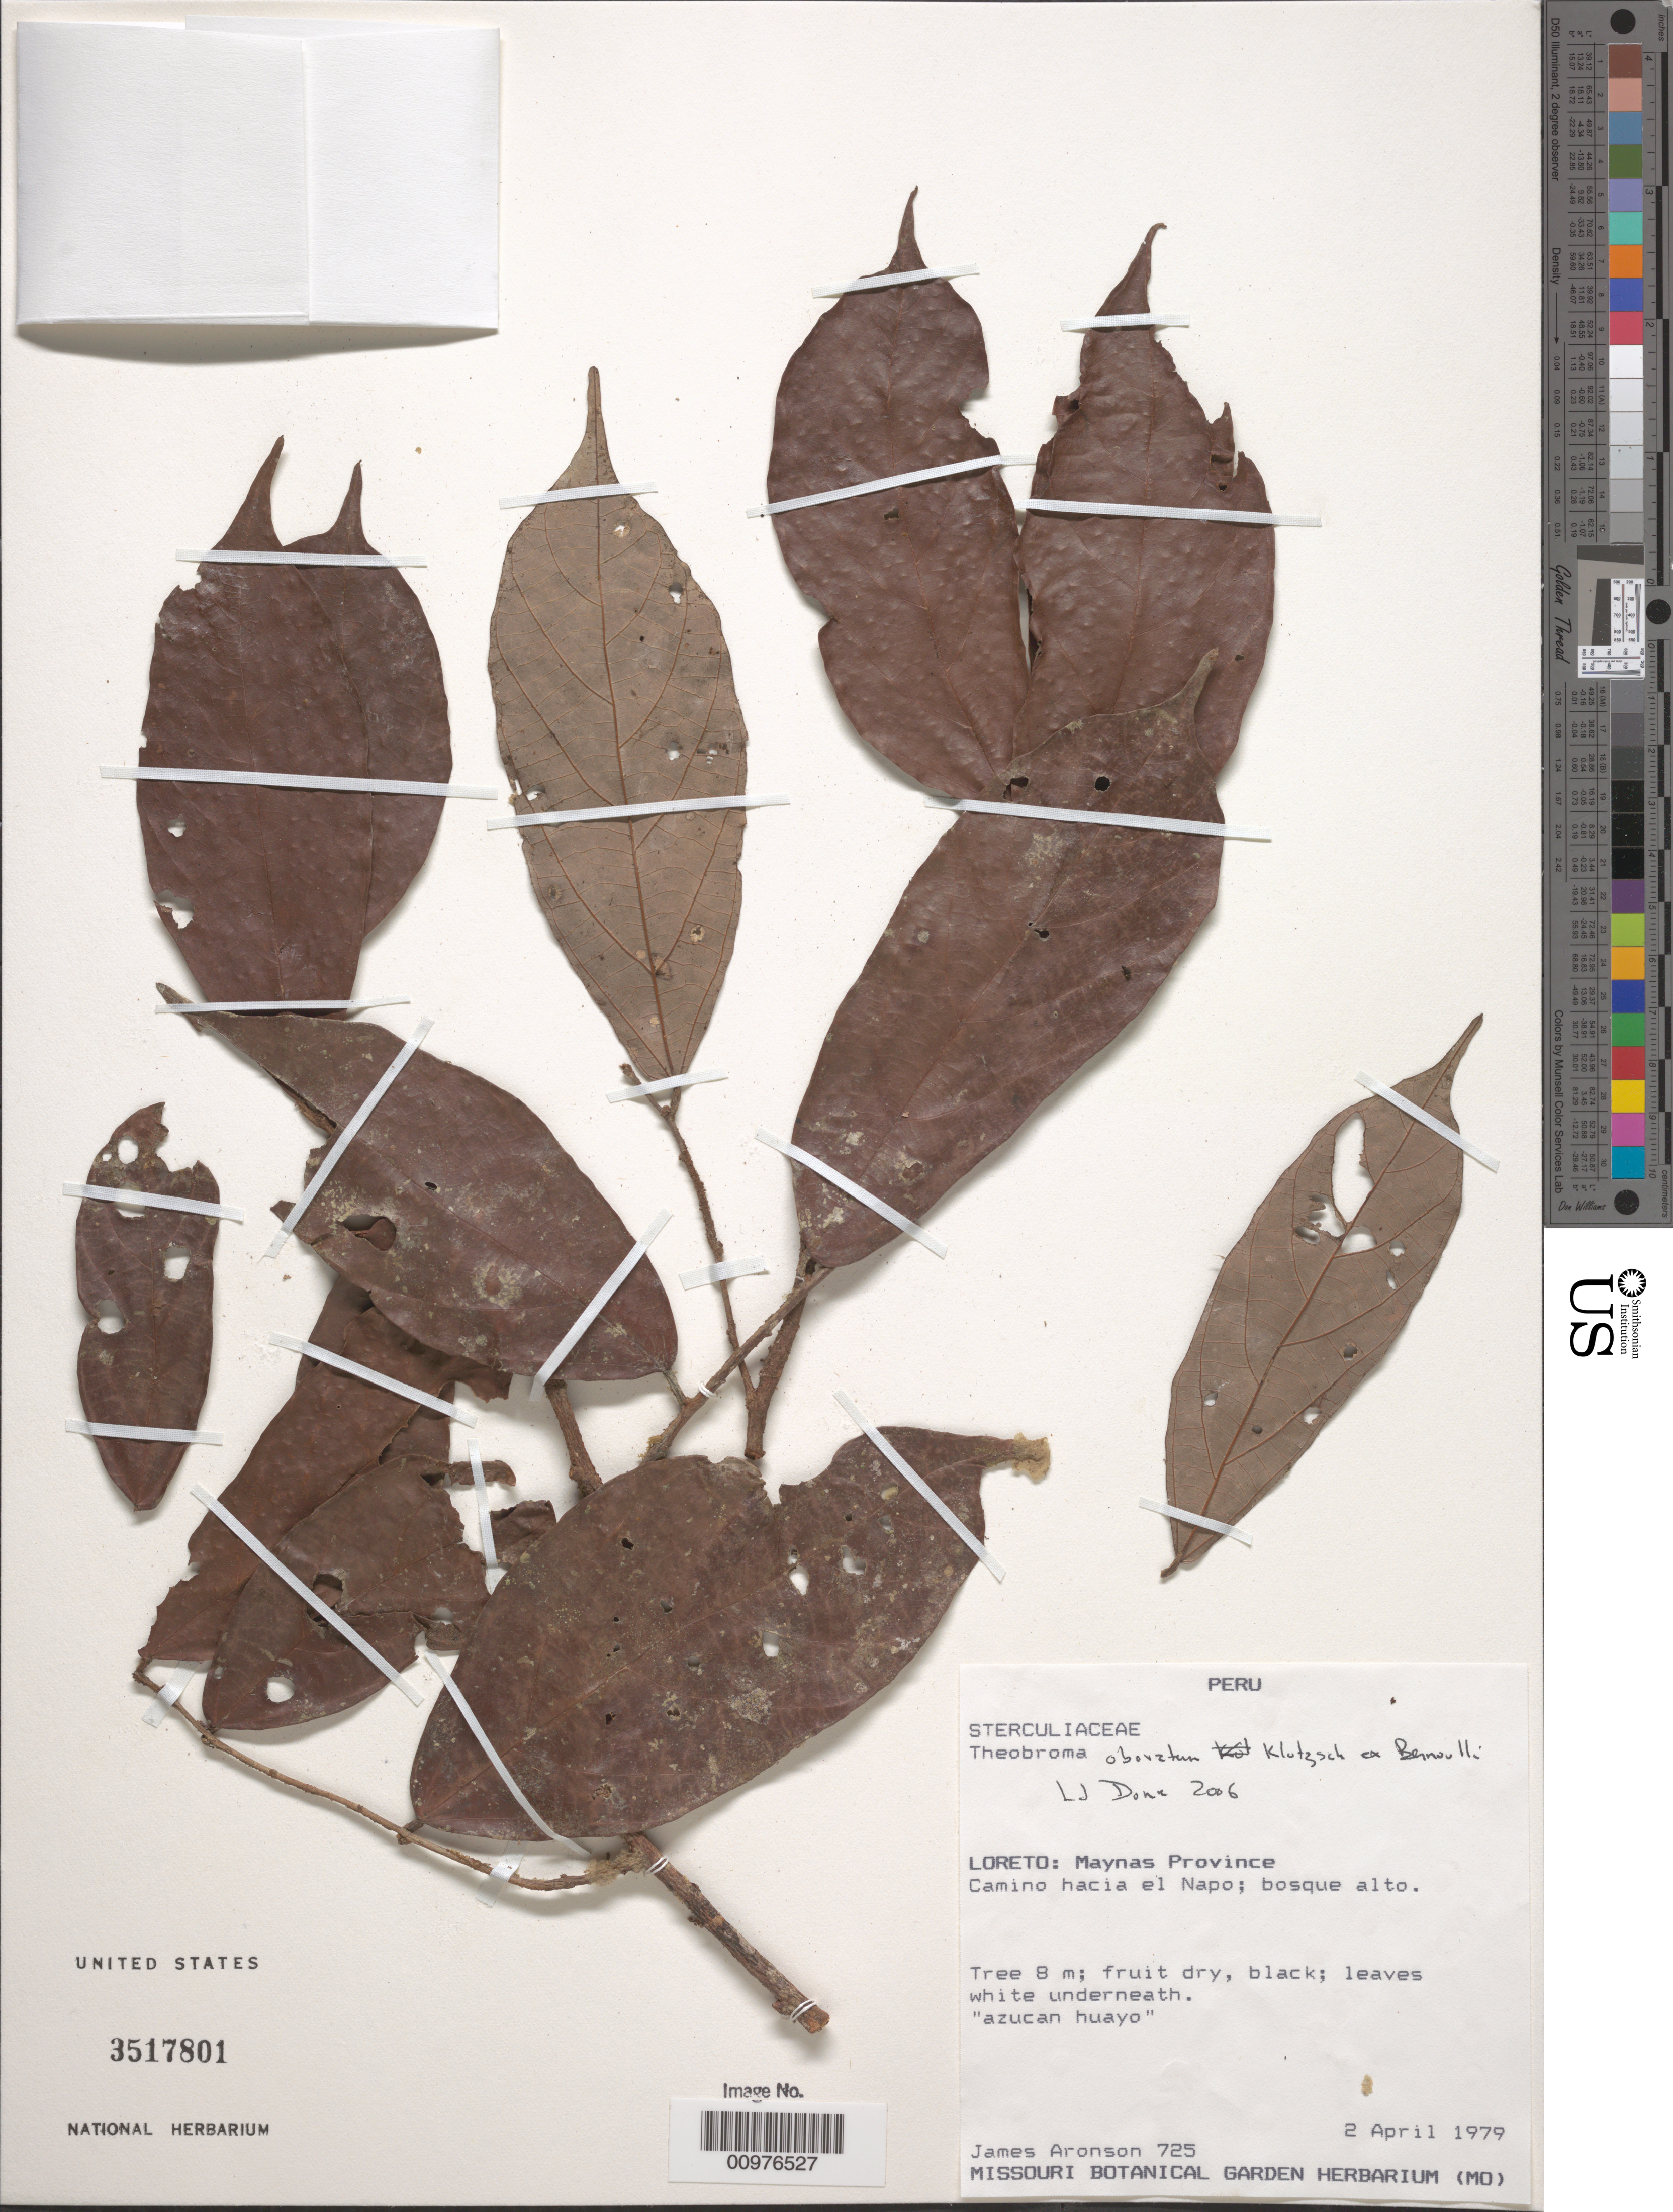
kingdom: Plantae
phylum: Tracheophyta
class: Magnoliopsida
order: Malvales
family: Malvaceae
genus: Theobroma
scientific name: Theobroma obovatum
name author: Klotzsch ex Bernoulli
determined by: Dorr, L. J., (BOT), Smithsonian Institution - National Museum of Natural History (UNITED STATES)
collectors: J. Aronson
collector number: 725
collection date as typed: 02 Apr 1979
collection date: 1979-04-02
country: Peru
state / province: Loreto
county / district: Maynas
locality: Camino hacia el Napo.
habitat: Bosque alto.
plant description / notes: Common name: azucan huayo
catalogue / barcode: US 3517801